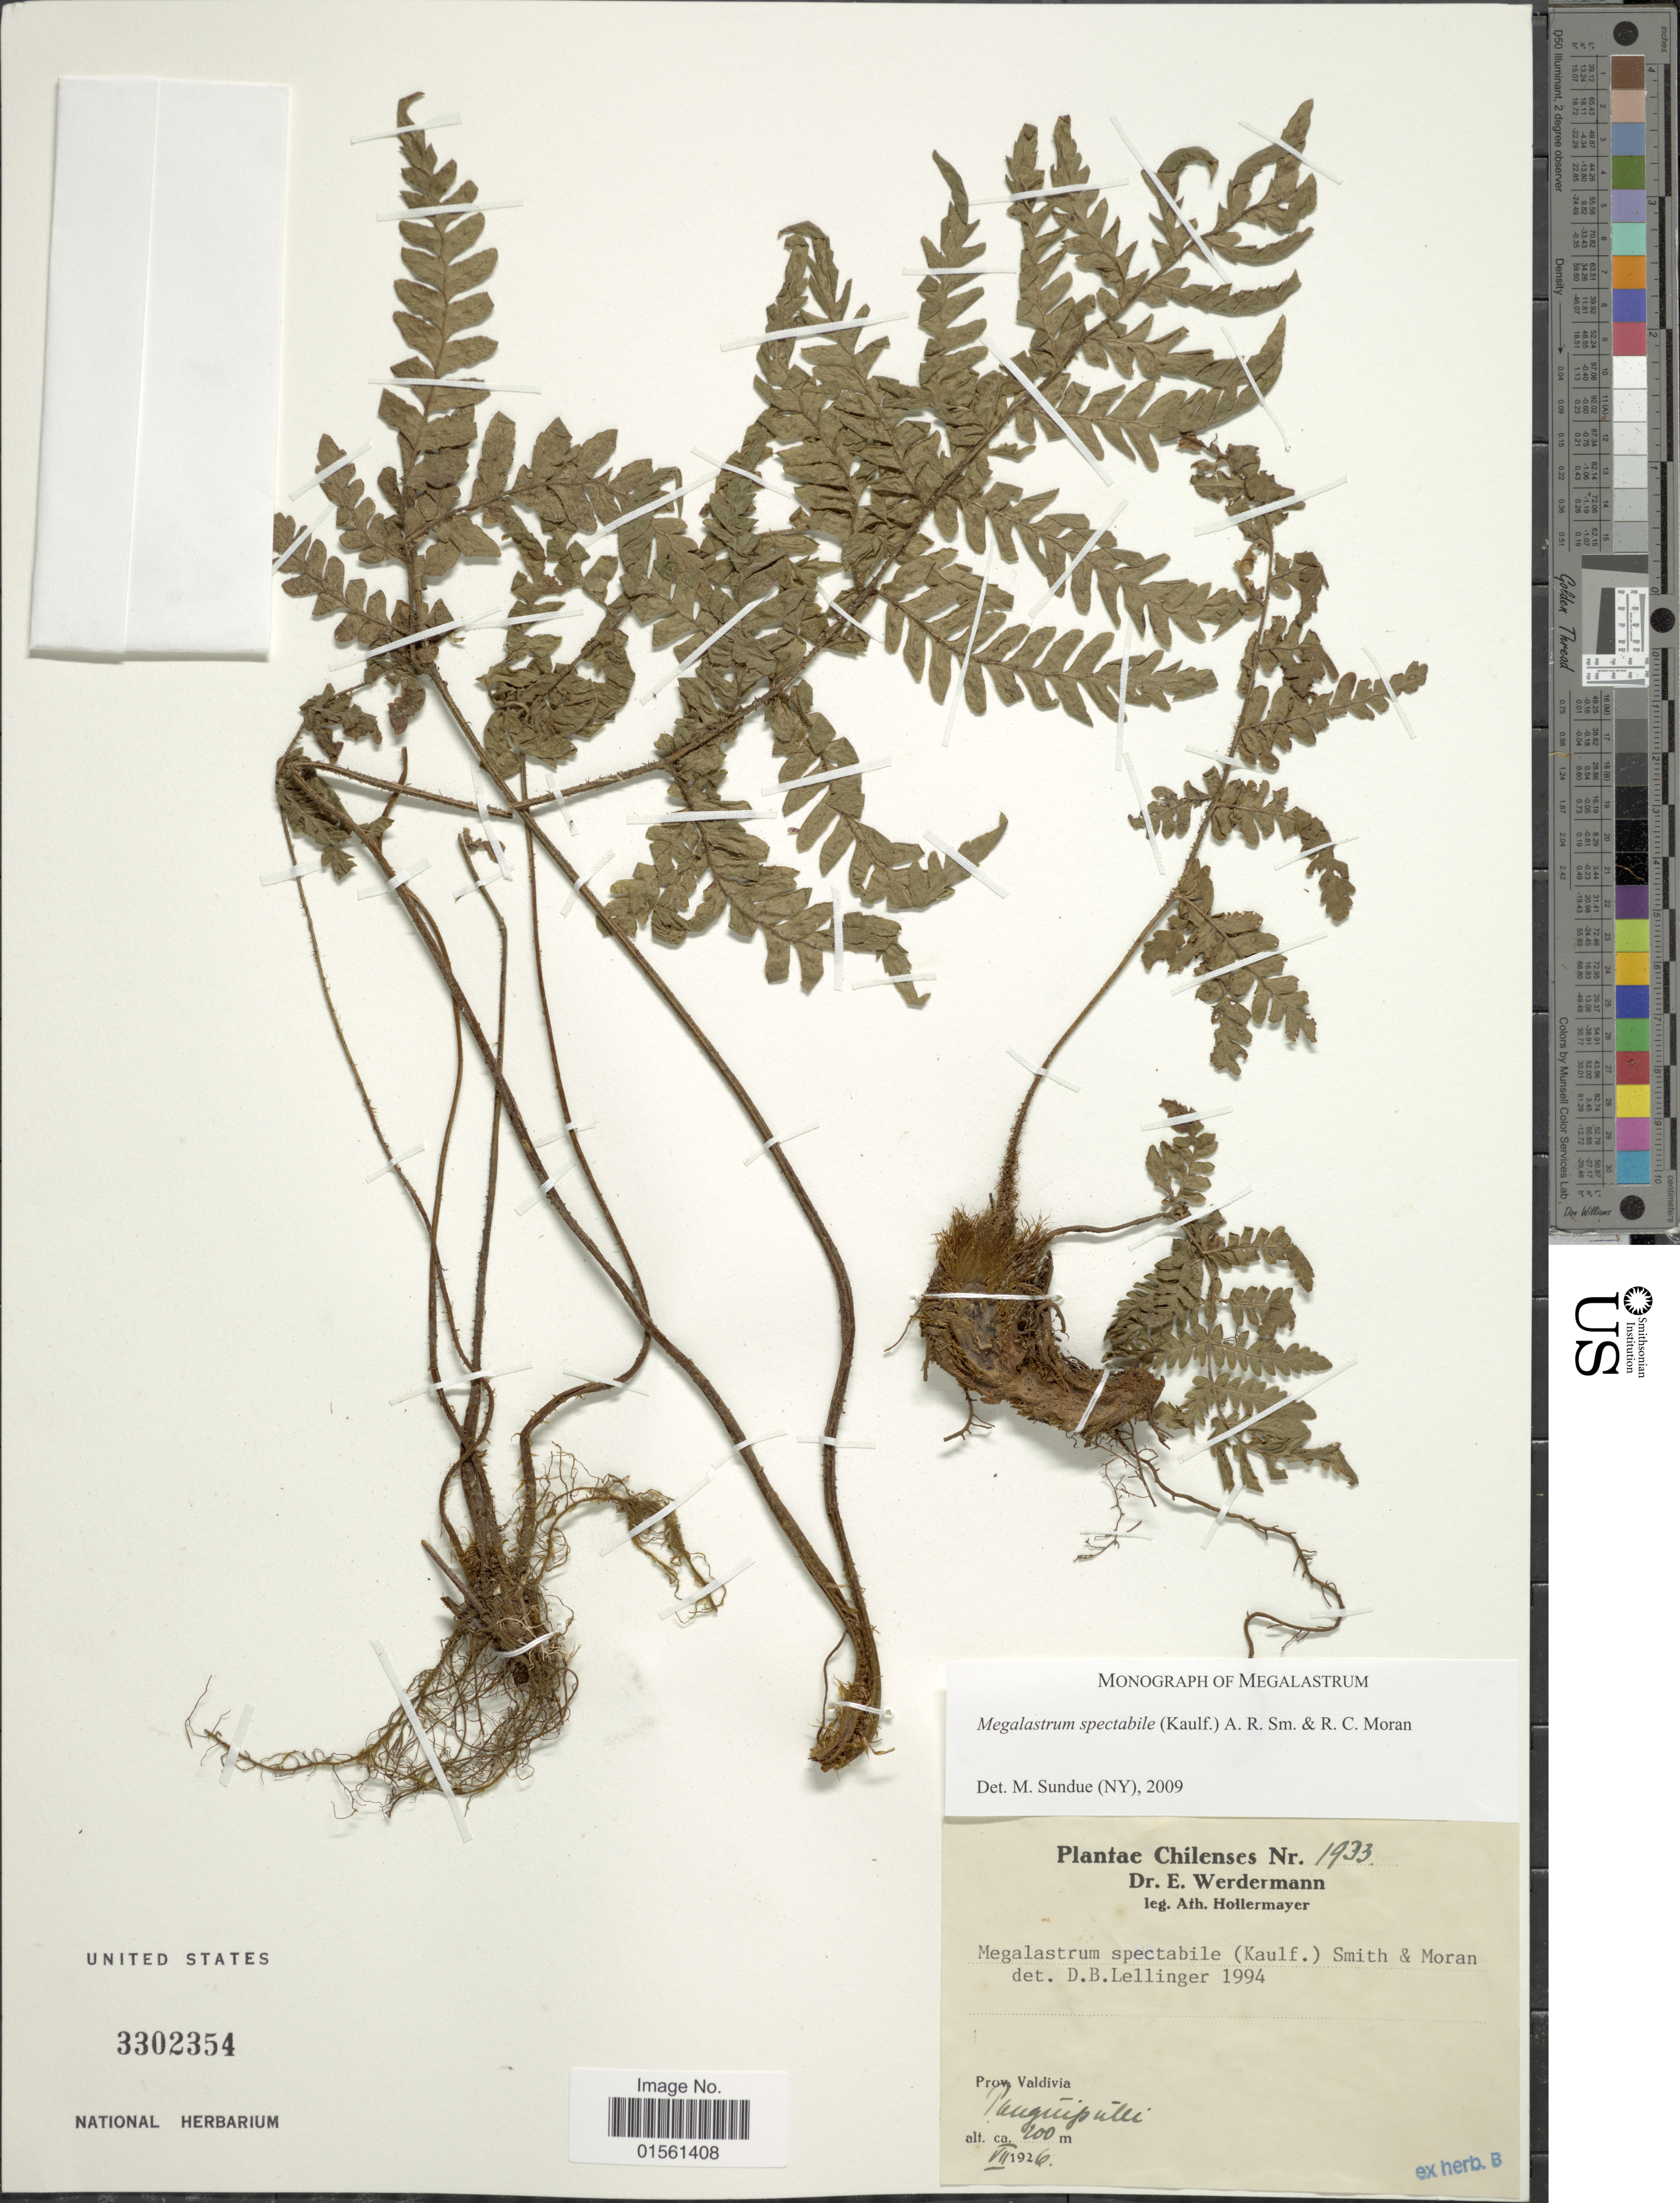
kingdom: Plantae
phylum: Tracheophyta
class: Polypodiopsida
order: Polypodiales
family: Dryopteridaceae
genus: Megalastrum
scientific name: Megalastrum spectabile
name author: (Kaulf.) A.R. Sm. & R.C. Moran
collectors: A. Hollermayer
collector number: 1933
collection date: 1926-07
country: Chile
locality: Prov. Valdivia, Panguipulli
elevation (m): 200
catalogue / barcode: US 3302354